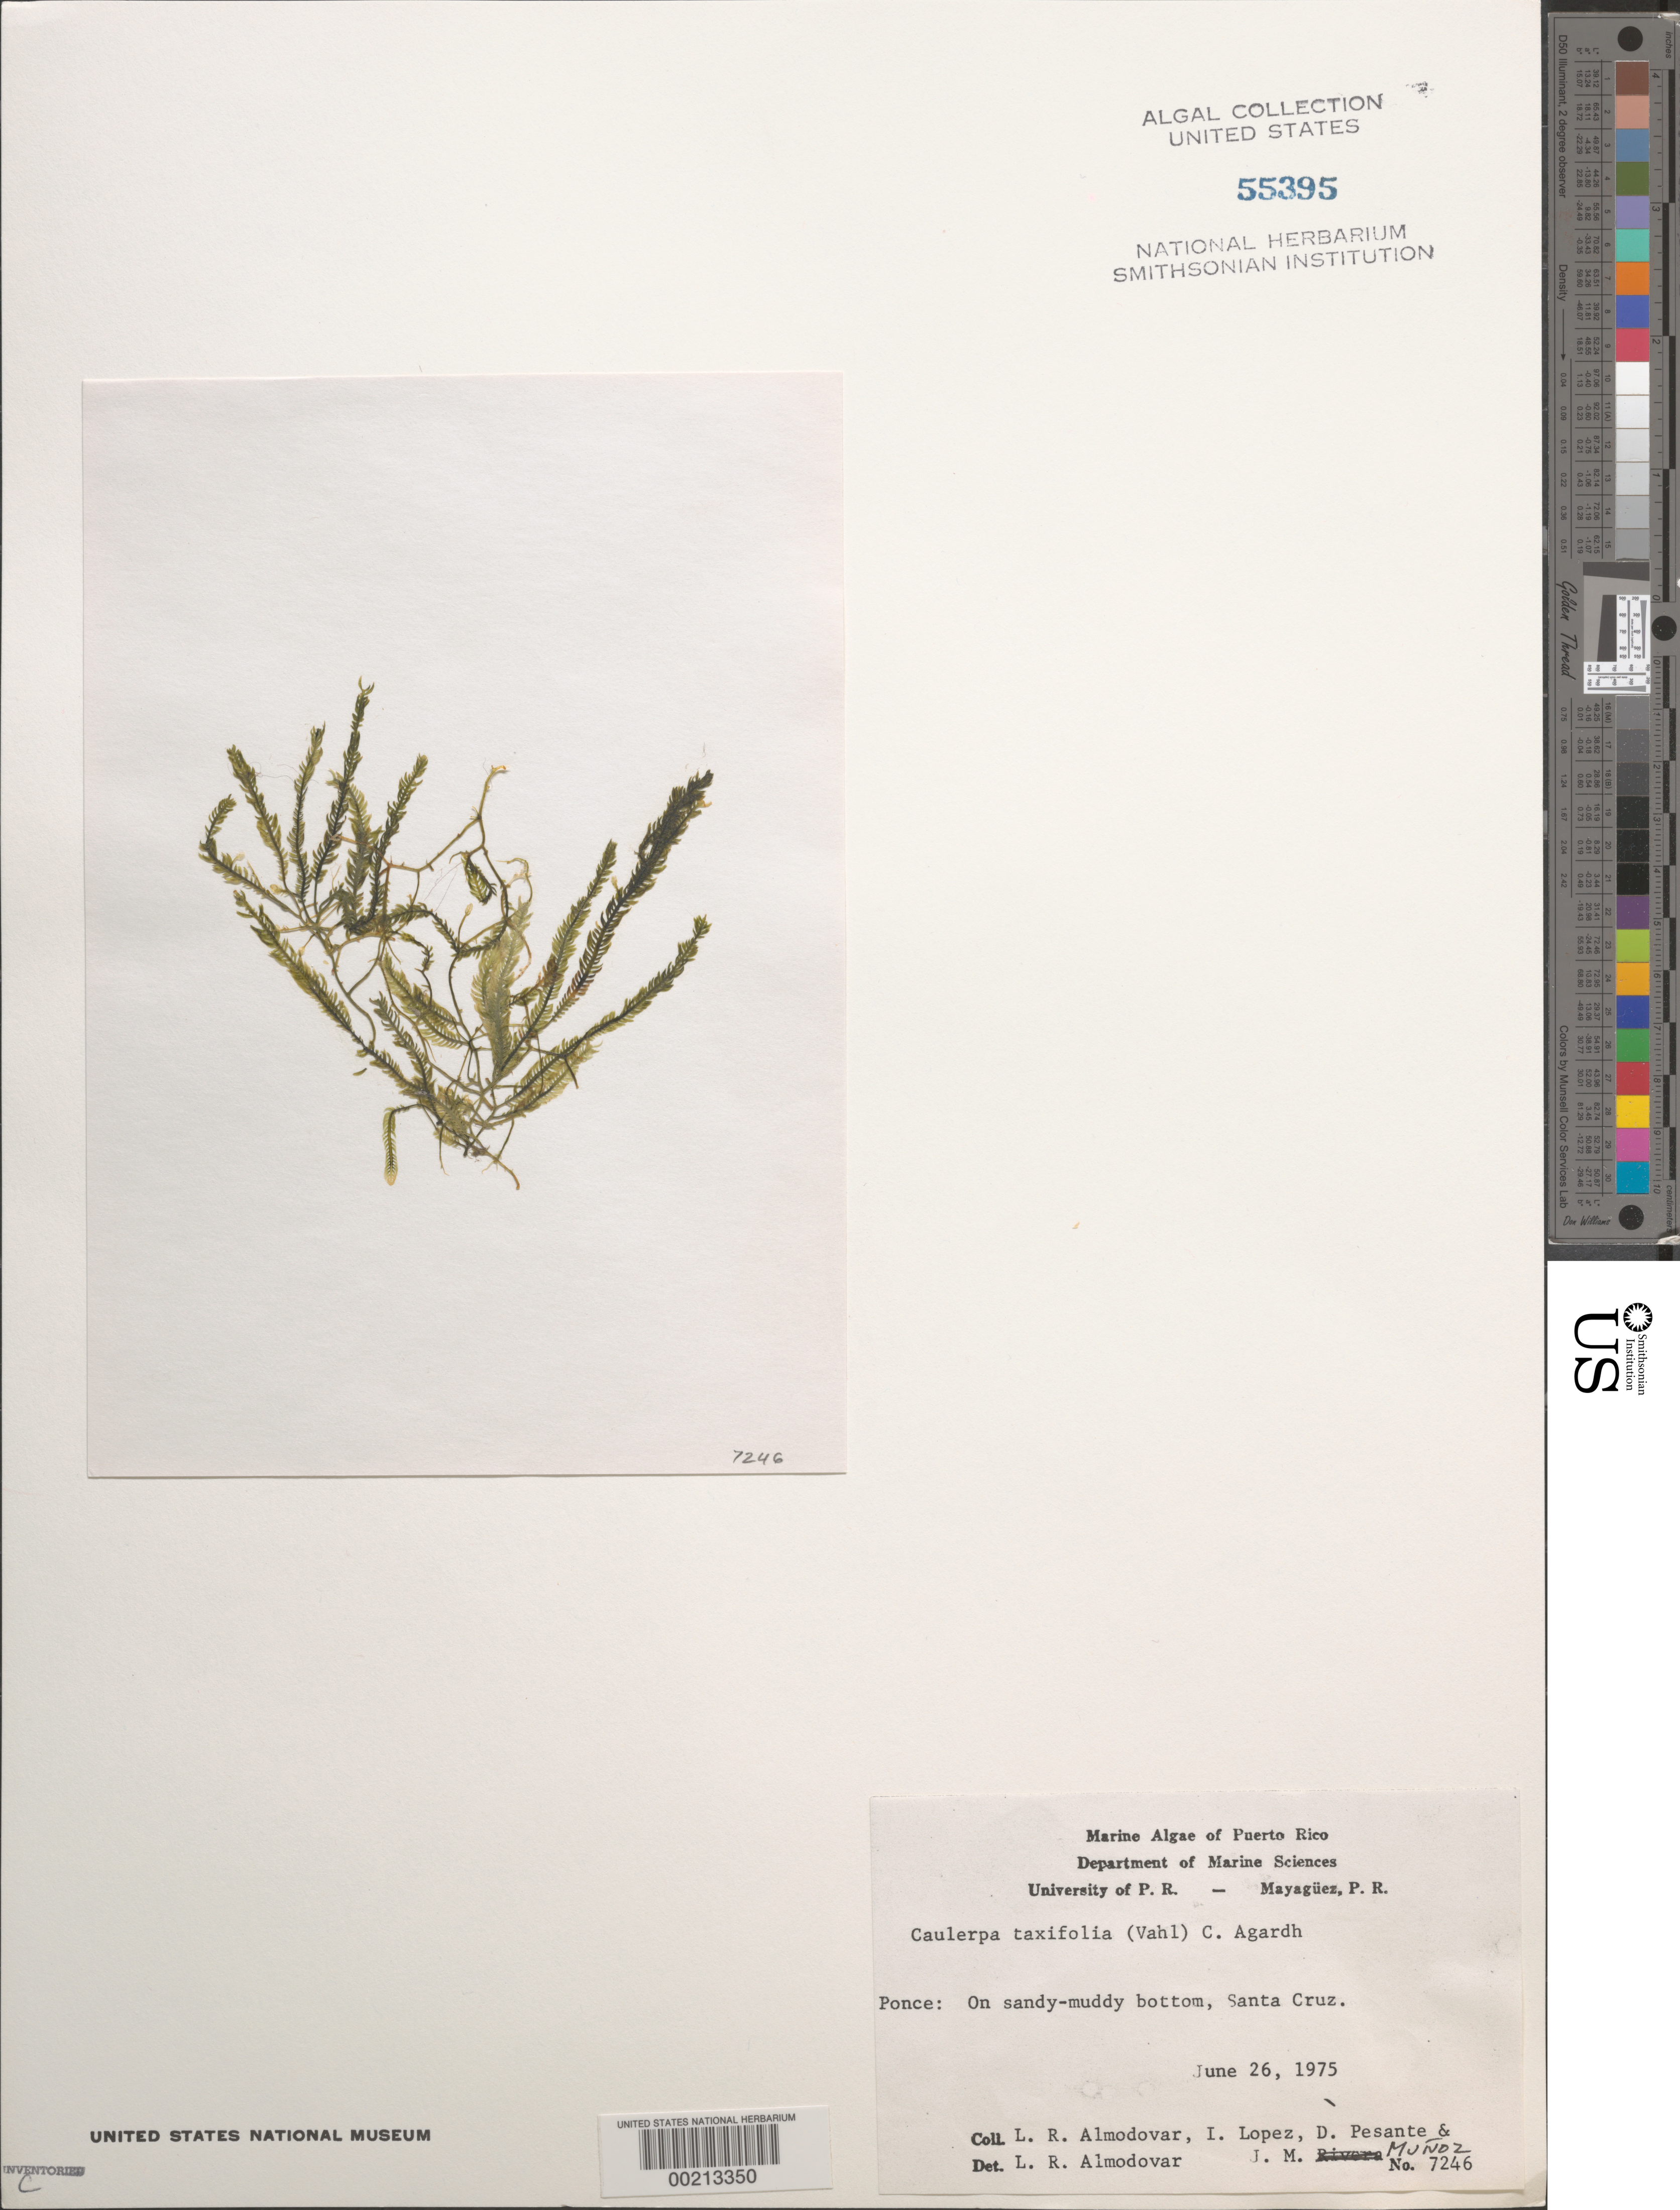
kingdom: Plantae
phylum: Chlorophyta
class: Ulvophyceae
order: Bryopsidales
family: Caulerpaceae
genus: Caulerpa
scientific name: Caulerpa taxifolia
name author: (M. Vahl) C. Agardh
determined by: Almodovar, L. R.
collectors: L. Almodovar, I. Lopéz, D. Pesante & J. Muñoz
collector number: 7246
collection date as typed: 26 Jun 1975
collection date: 1975-06-26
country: Puerto Rico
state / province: Ponce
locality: Santa cruz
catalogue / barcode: US 55395